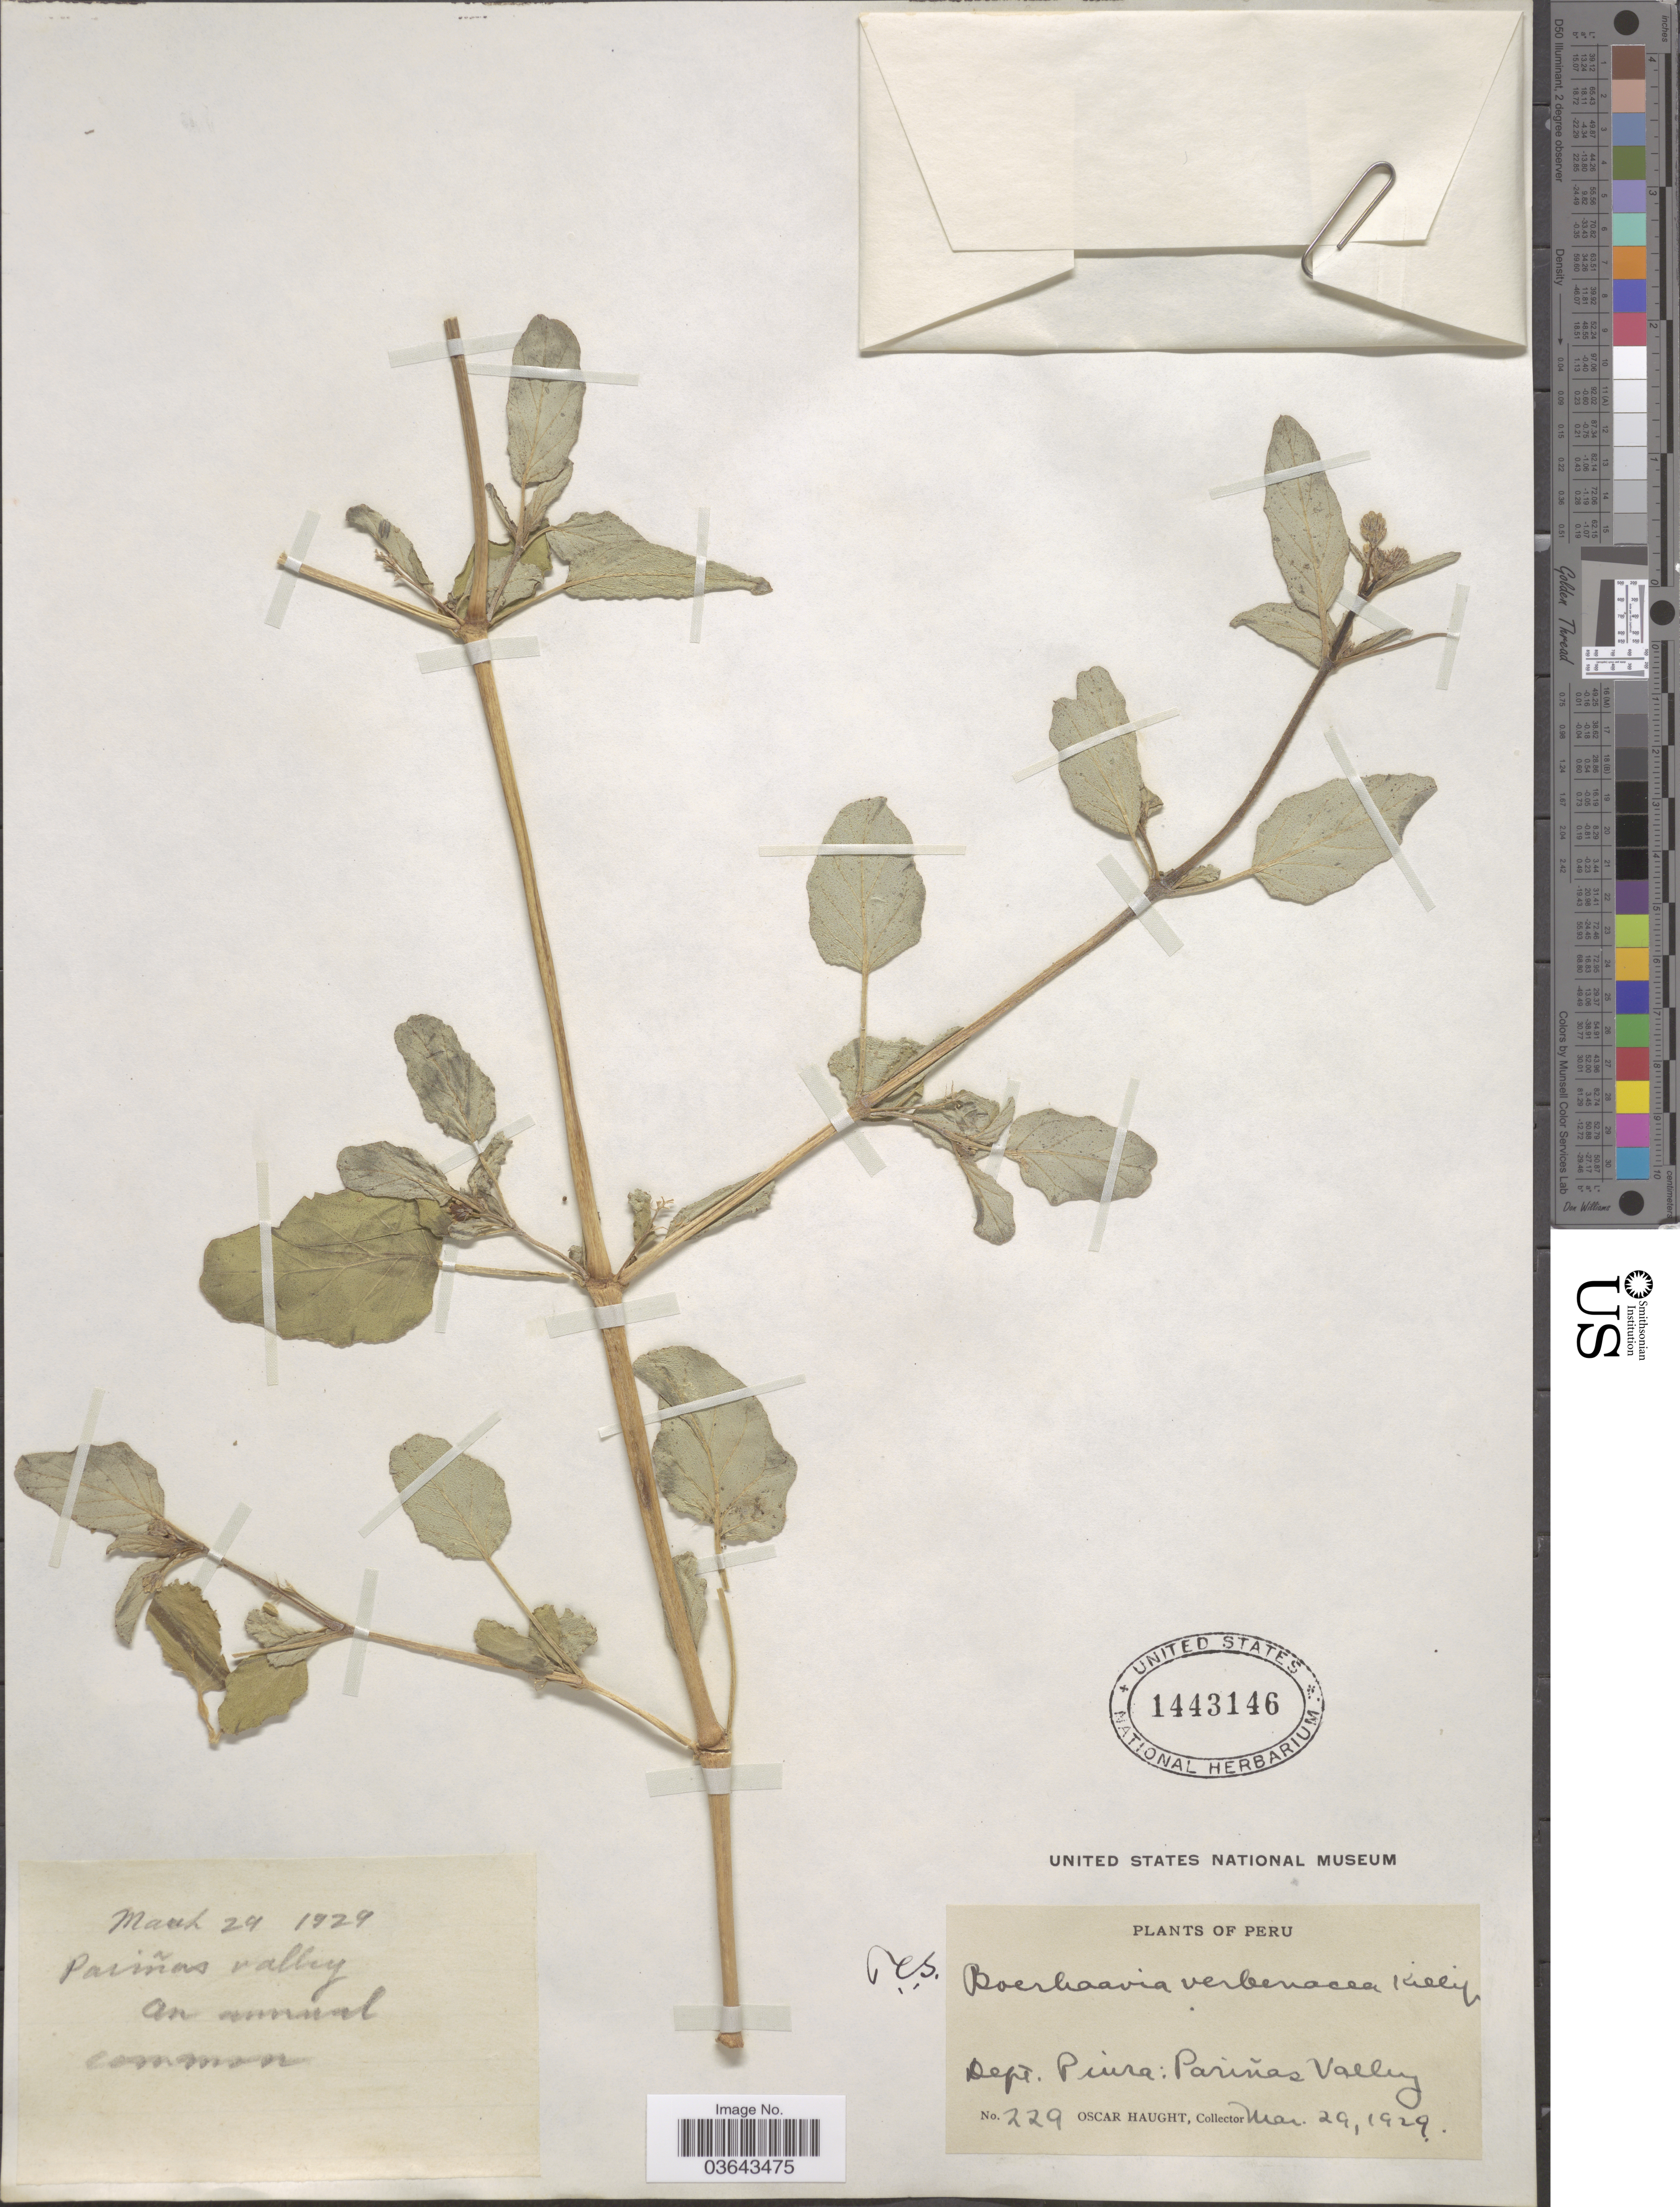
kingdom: Plantae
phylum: Tracheophyta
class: Magnoliopsida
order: Caryophyllales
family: Nyctaginaceae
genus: Boerhavia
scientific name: Boerhavia verbenacea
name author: Killip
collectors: O. Haught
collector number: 229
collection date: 1929-03-29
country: Peru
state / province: Piura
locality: Dept. Piura: Pariñas Valley.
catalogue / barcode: US 1443146